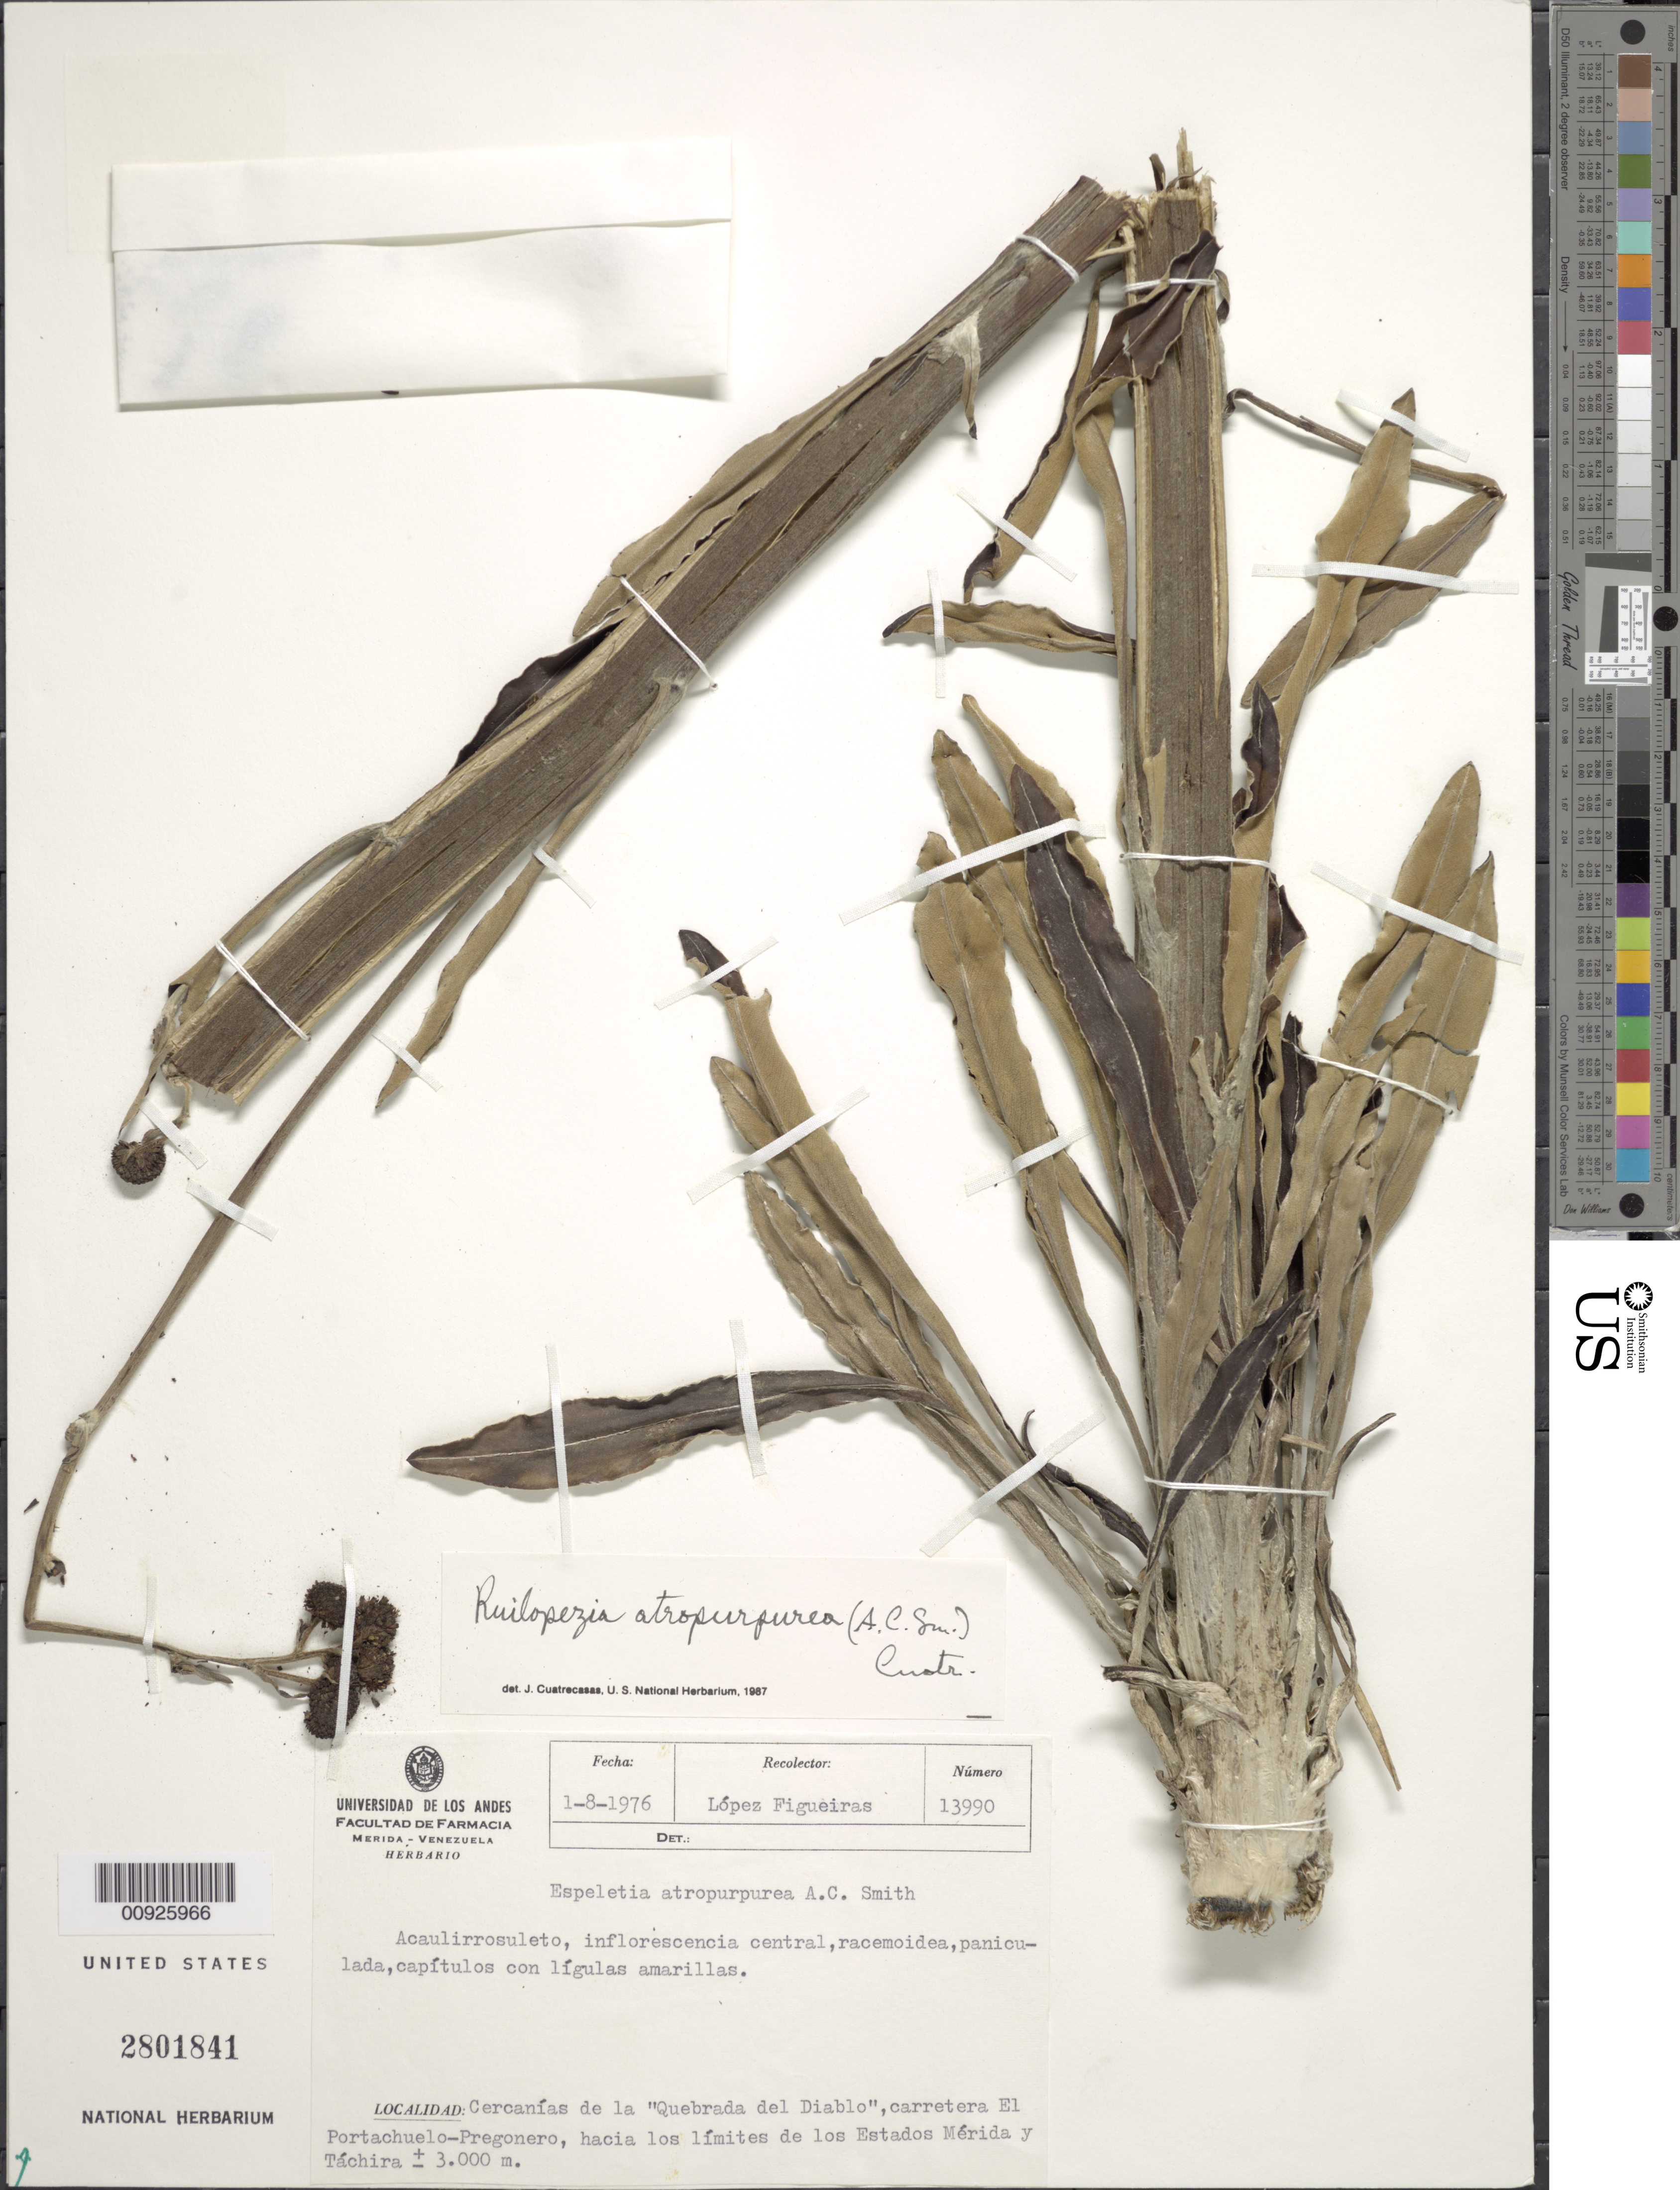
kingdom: Plantae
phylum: Tracheophyta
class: Magnoliopsida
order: Asterales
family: Asteraceae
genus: Ruilopezia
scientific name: Ruilopezia atropurpurea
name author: (A.C. Sm.) Cuatrec.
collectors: M. López Figueiras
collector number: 13990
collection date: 1976-08-01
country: Venezuela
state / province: Mérida / Tachira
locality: Cercanías de la Quebrada del Diablo, carretera de El Portachuelo - Pregonero.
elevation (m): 3000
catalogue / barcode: US 2801841